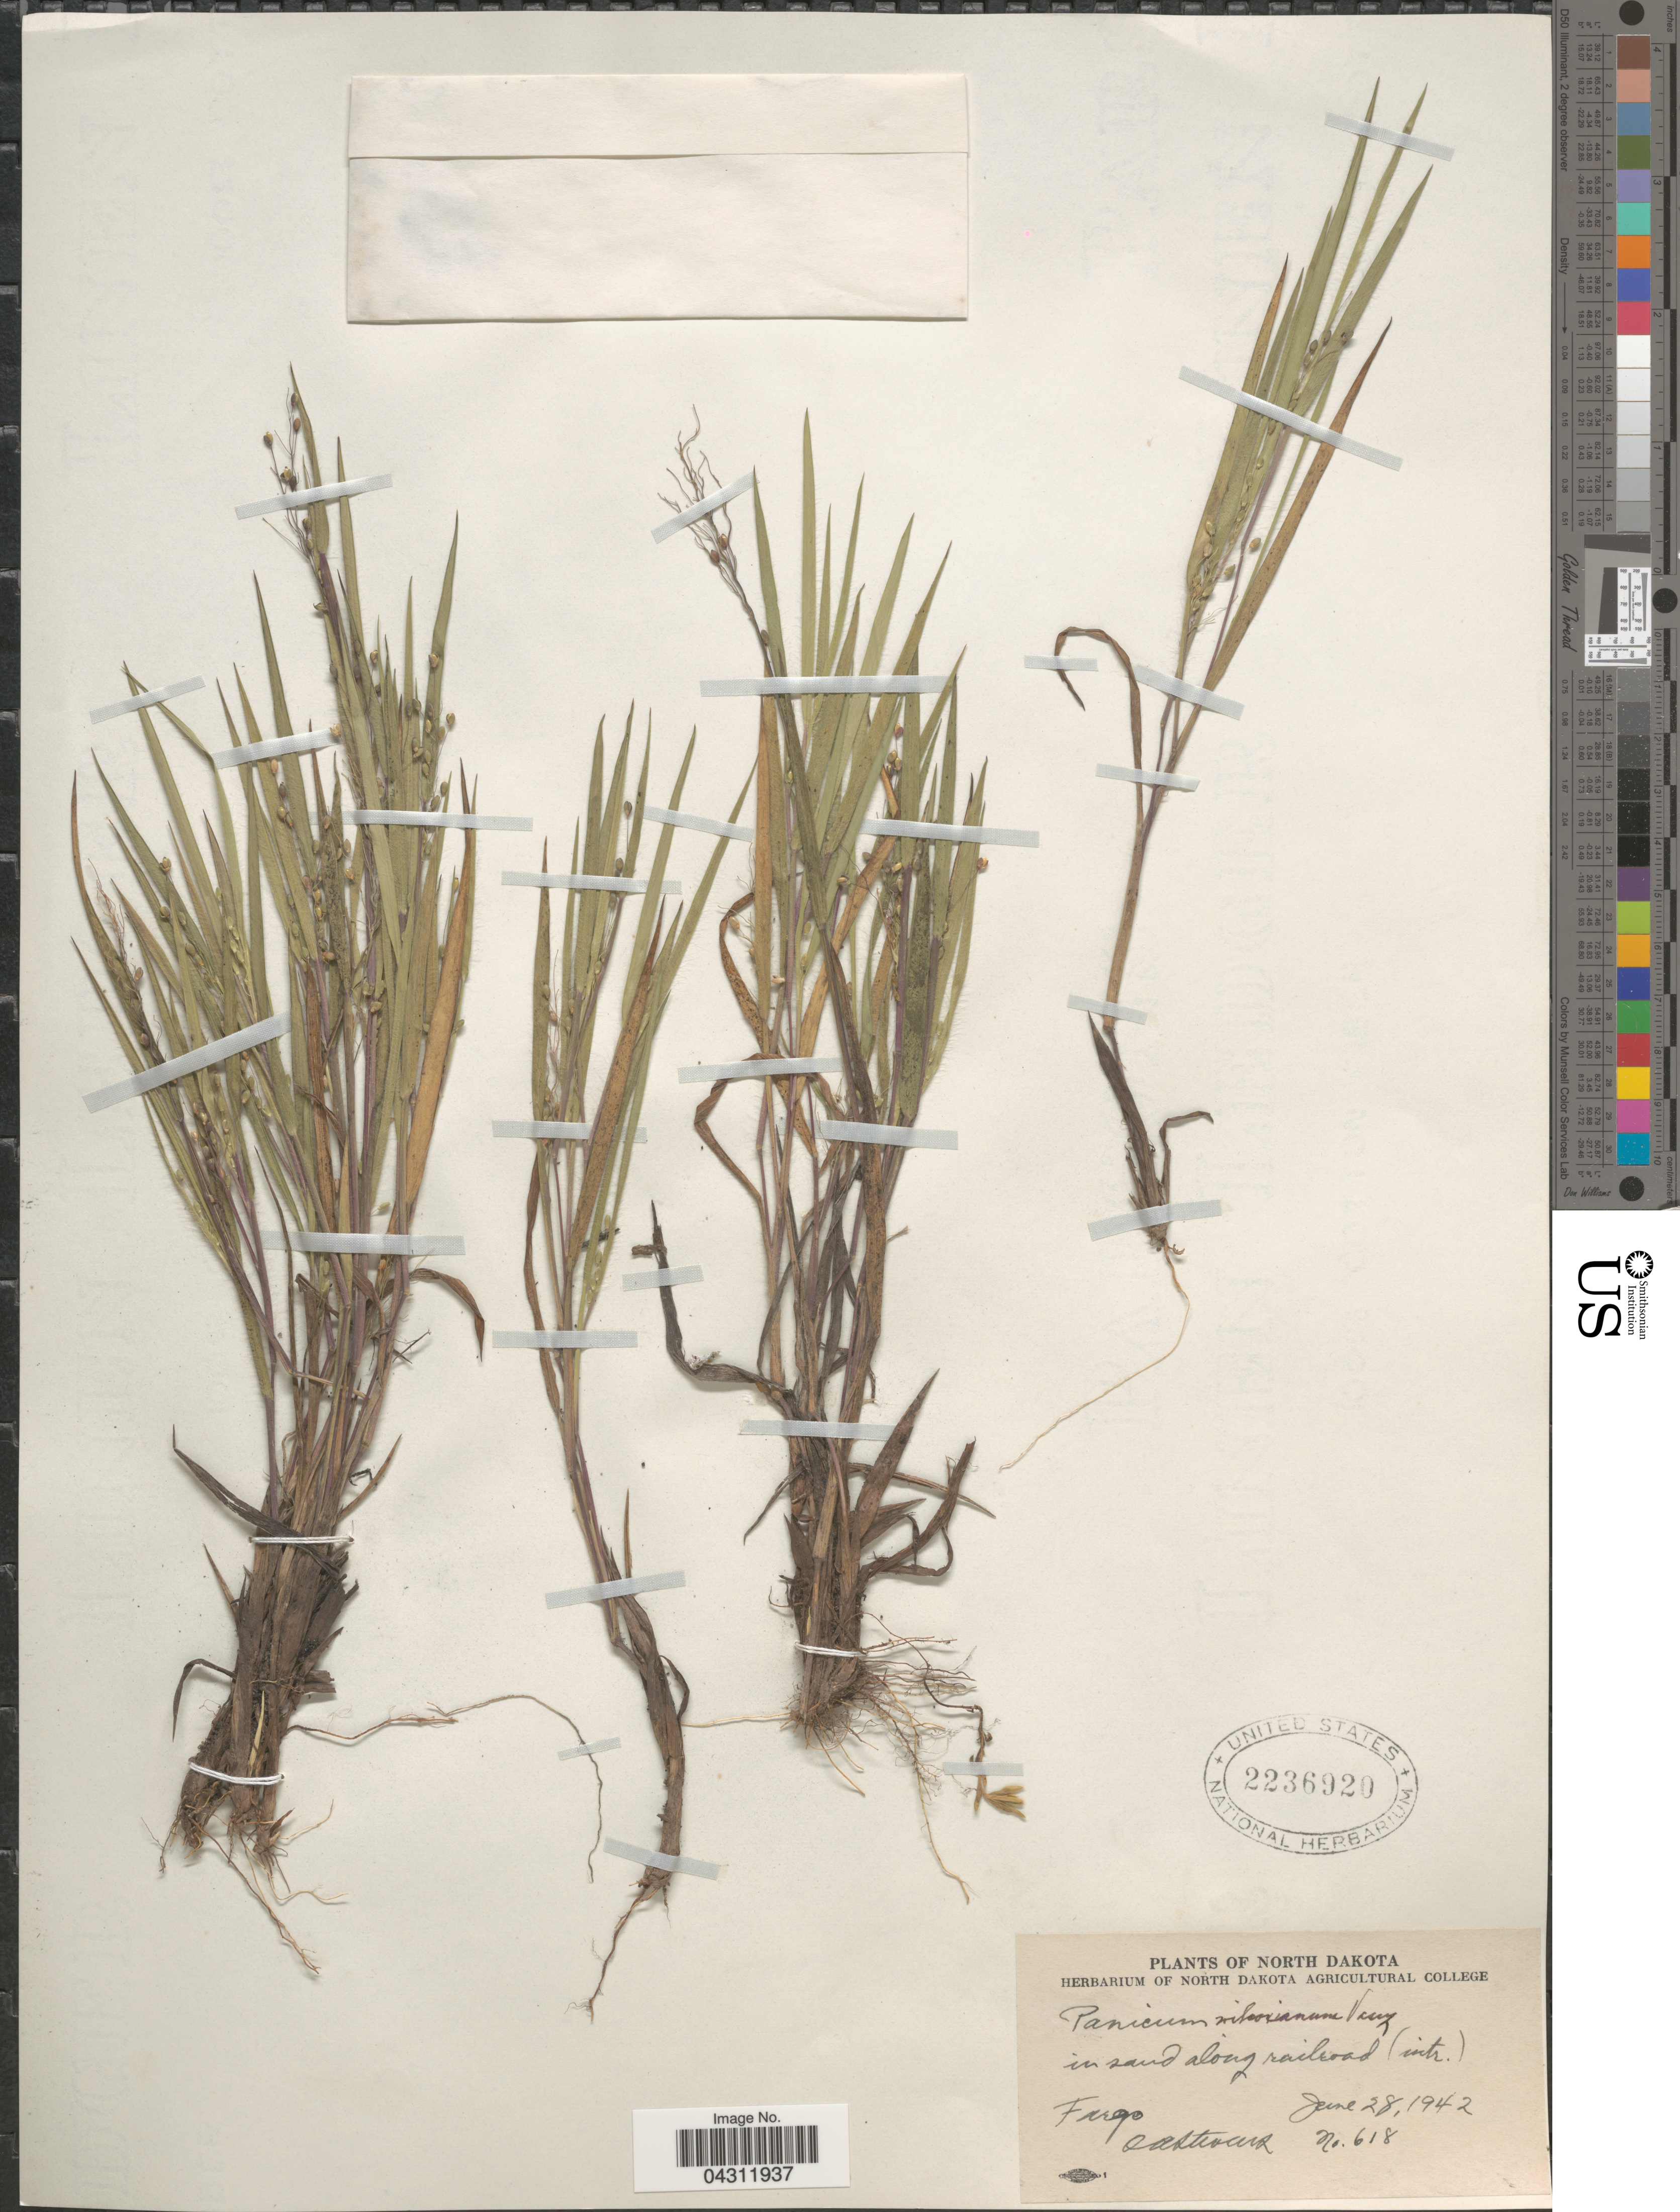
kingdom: Plantae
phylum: Tracheophyta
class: Liliopsida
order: Poales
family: Poaceae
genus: Dichanthelium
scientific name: Dichanthelium wilcoxianum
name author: Freckmann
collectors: O. A. Stevens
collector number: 618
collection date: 1942-06-28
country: United States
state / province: North Dakota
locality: Fargo.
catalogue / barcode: US 2236920